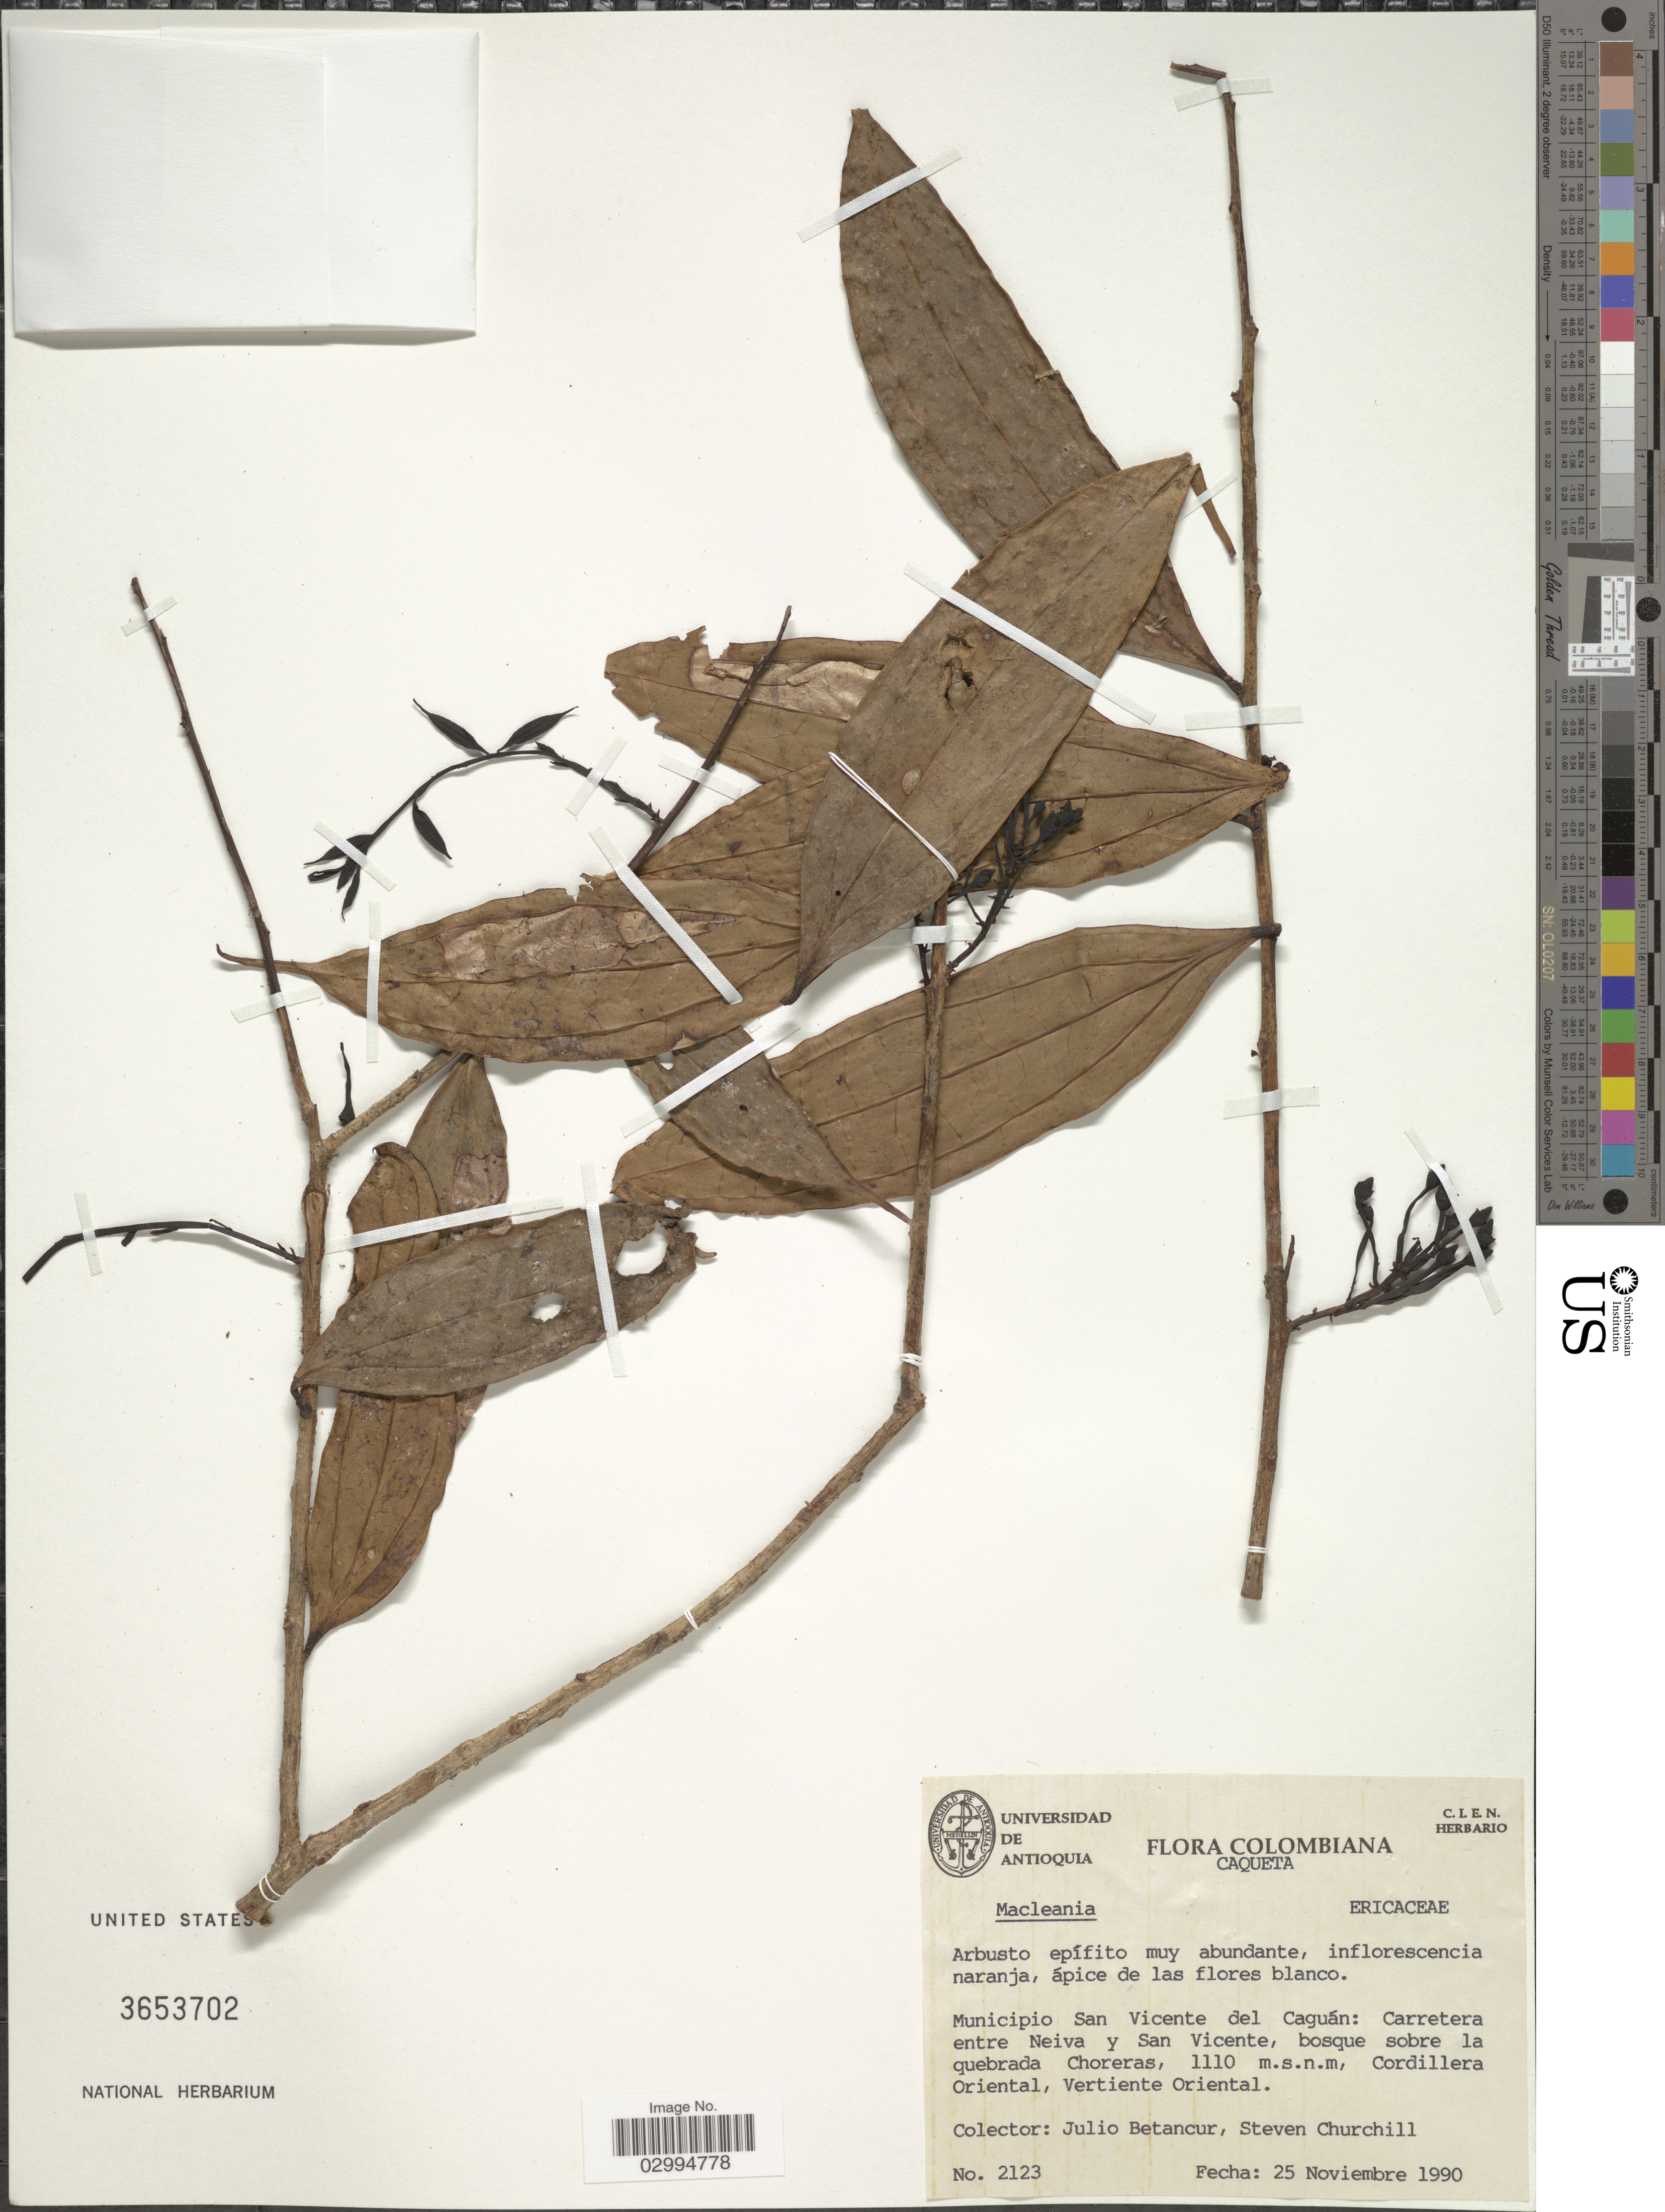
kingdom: Plantae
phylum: Tracheophyta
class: Magnoliopsida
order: Ericales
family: Ericaceae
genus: Macleania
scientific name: Macleania sp.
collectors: J. Betancur & S. Churchill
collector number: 2123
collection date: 1990-11-25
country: Colombia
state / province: Caquetá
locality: Municipio San Vicente del Caguán: Carretera entre Neiva y San Vicente, bosque sobre la quebrada Choreras, Cordillera Oriental, Vertiente Oriental.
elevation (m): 1110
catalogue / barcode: US 3653702